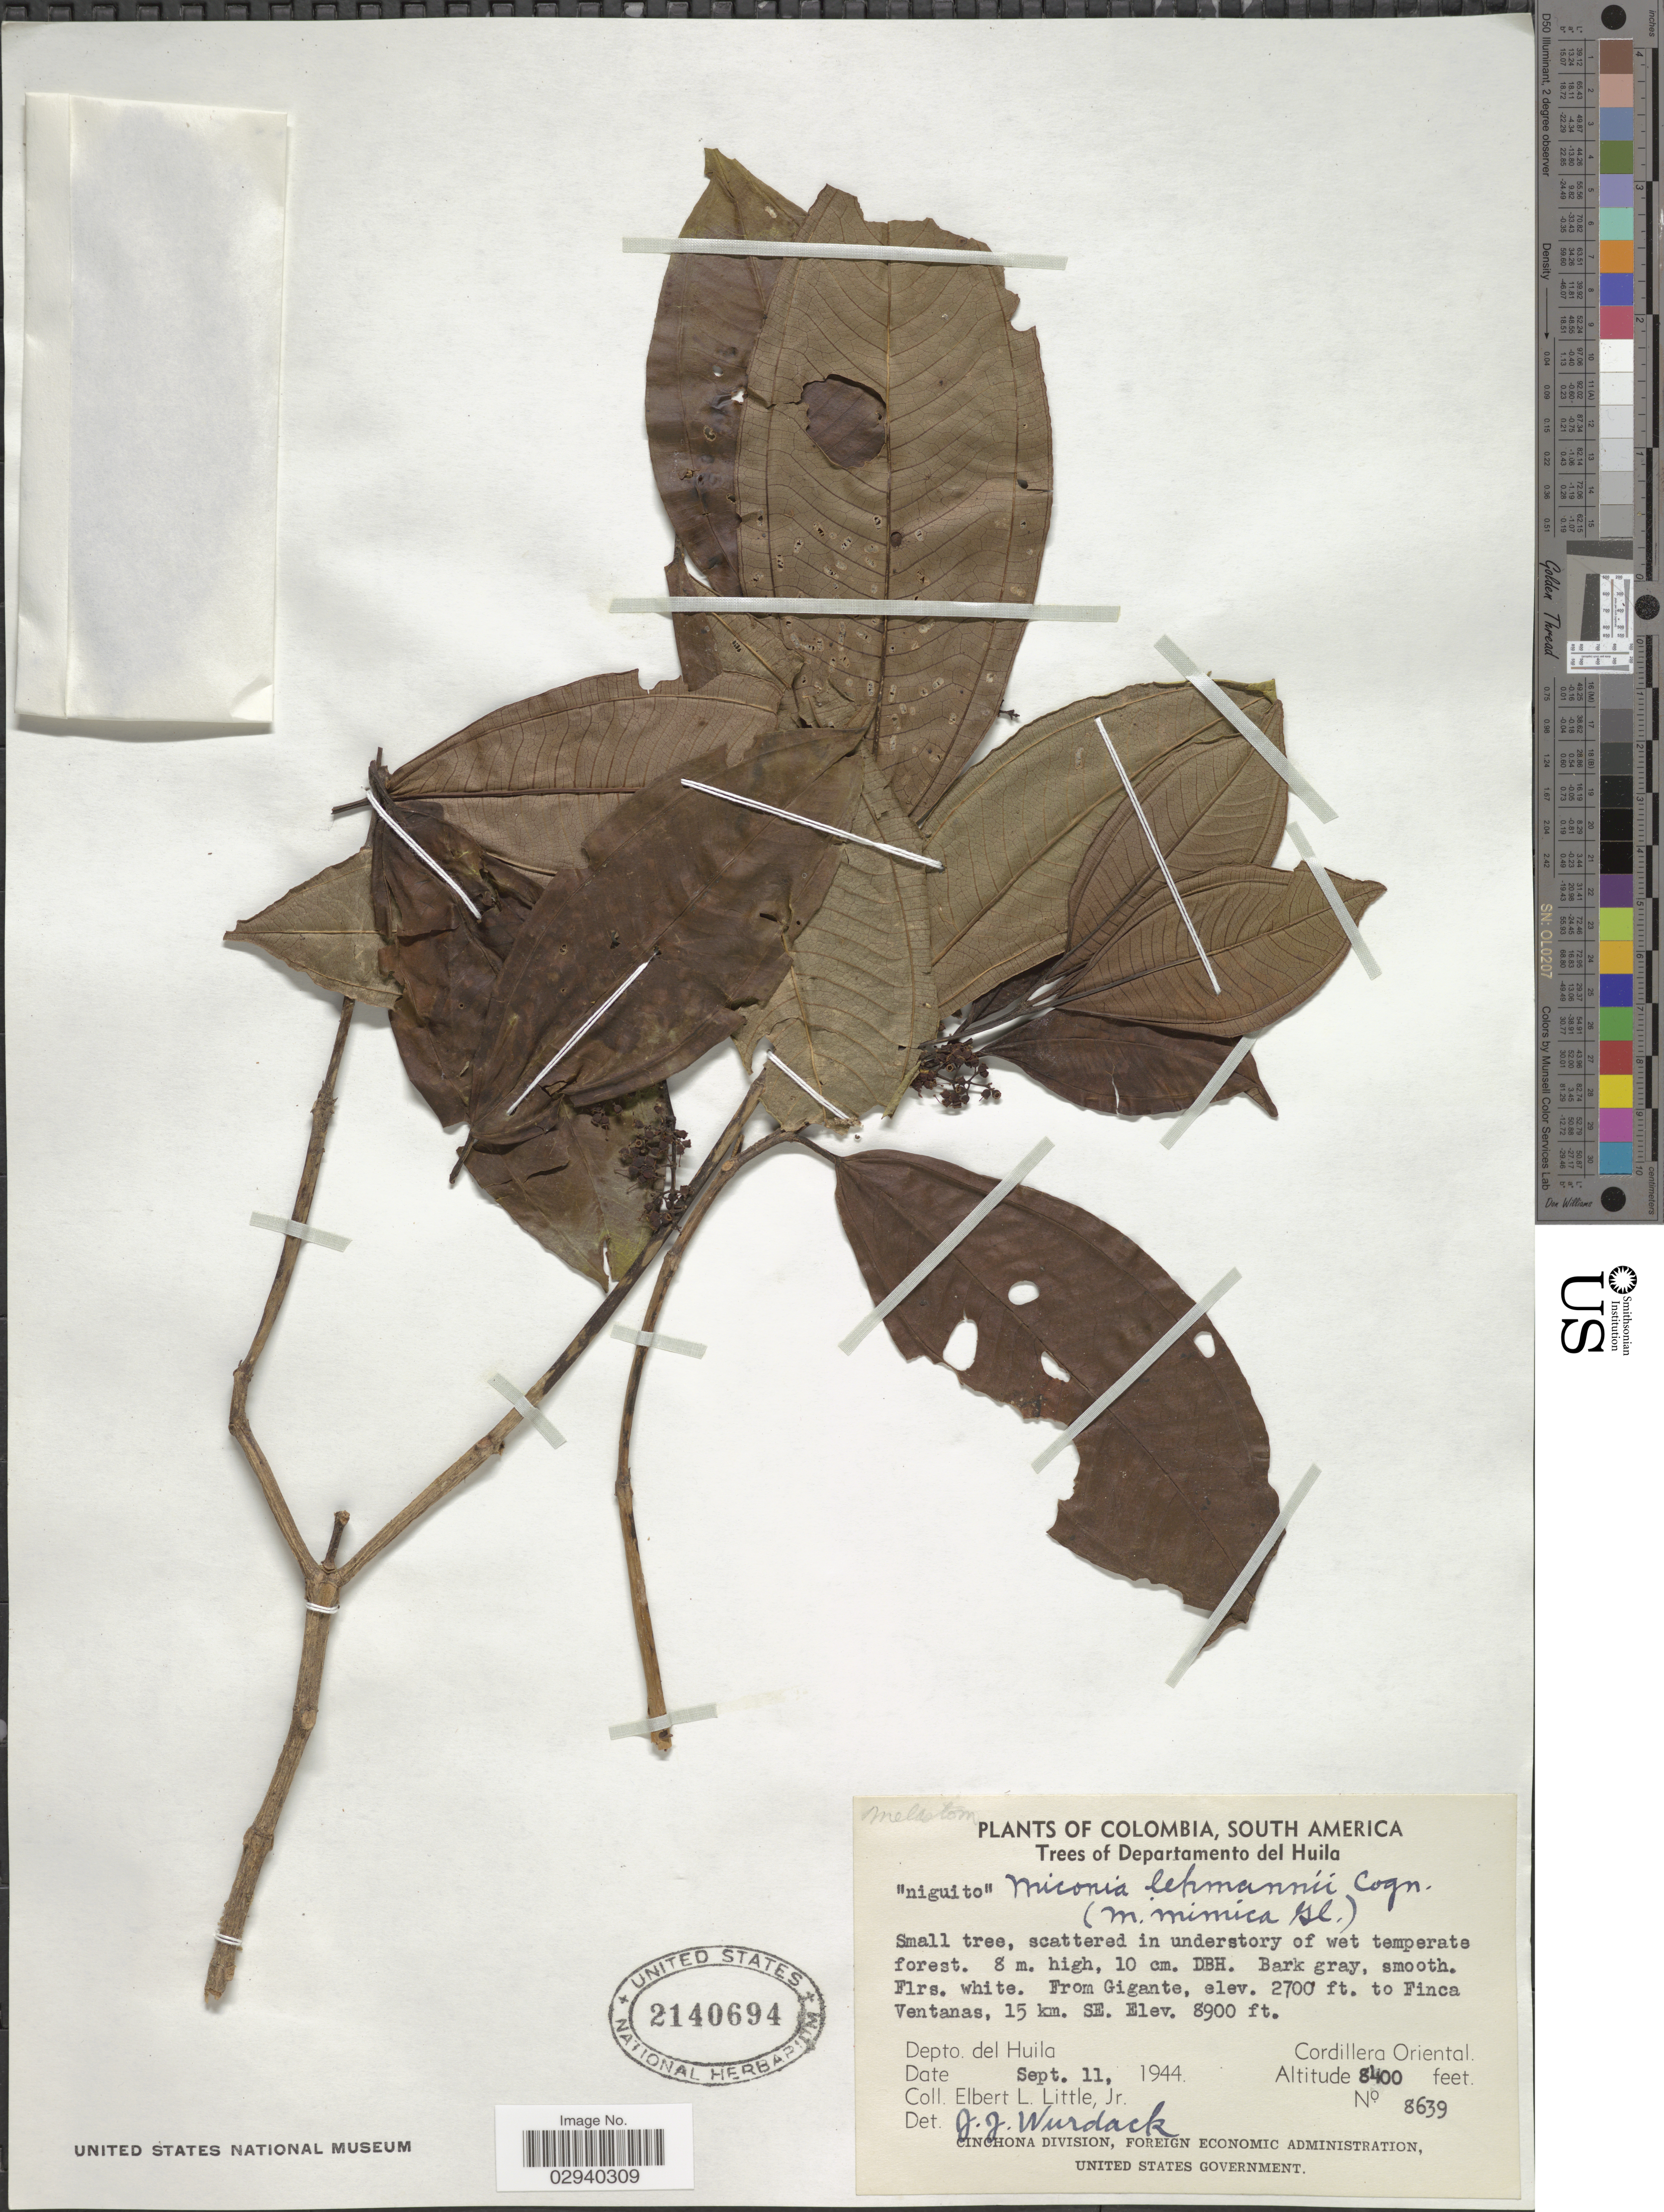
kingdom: Plantae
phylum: Tracheophyta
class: Magnoliopsida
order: Myrtales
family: Melastomataceae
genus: Miconia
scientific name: Miconia lehmannii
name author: Cogn.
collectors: E. L. Little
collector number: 8639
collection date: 1944-09-11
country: Colombia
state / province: Huila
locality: From Gigante to Finca Ventanas, 15 km. SE. Depto. del Huila. Cordillera Oriental. Departamento del Huila.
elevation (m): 823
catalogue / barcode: US 2140694